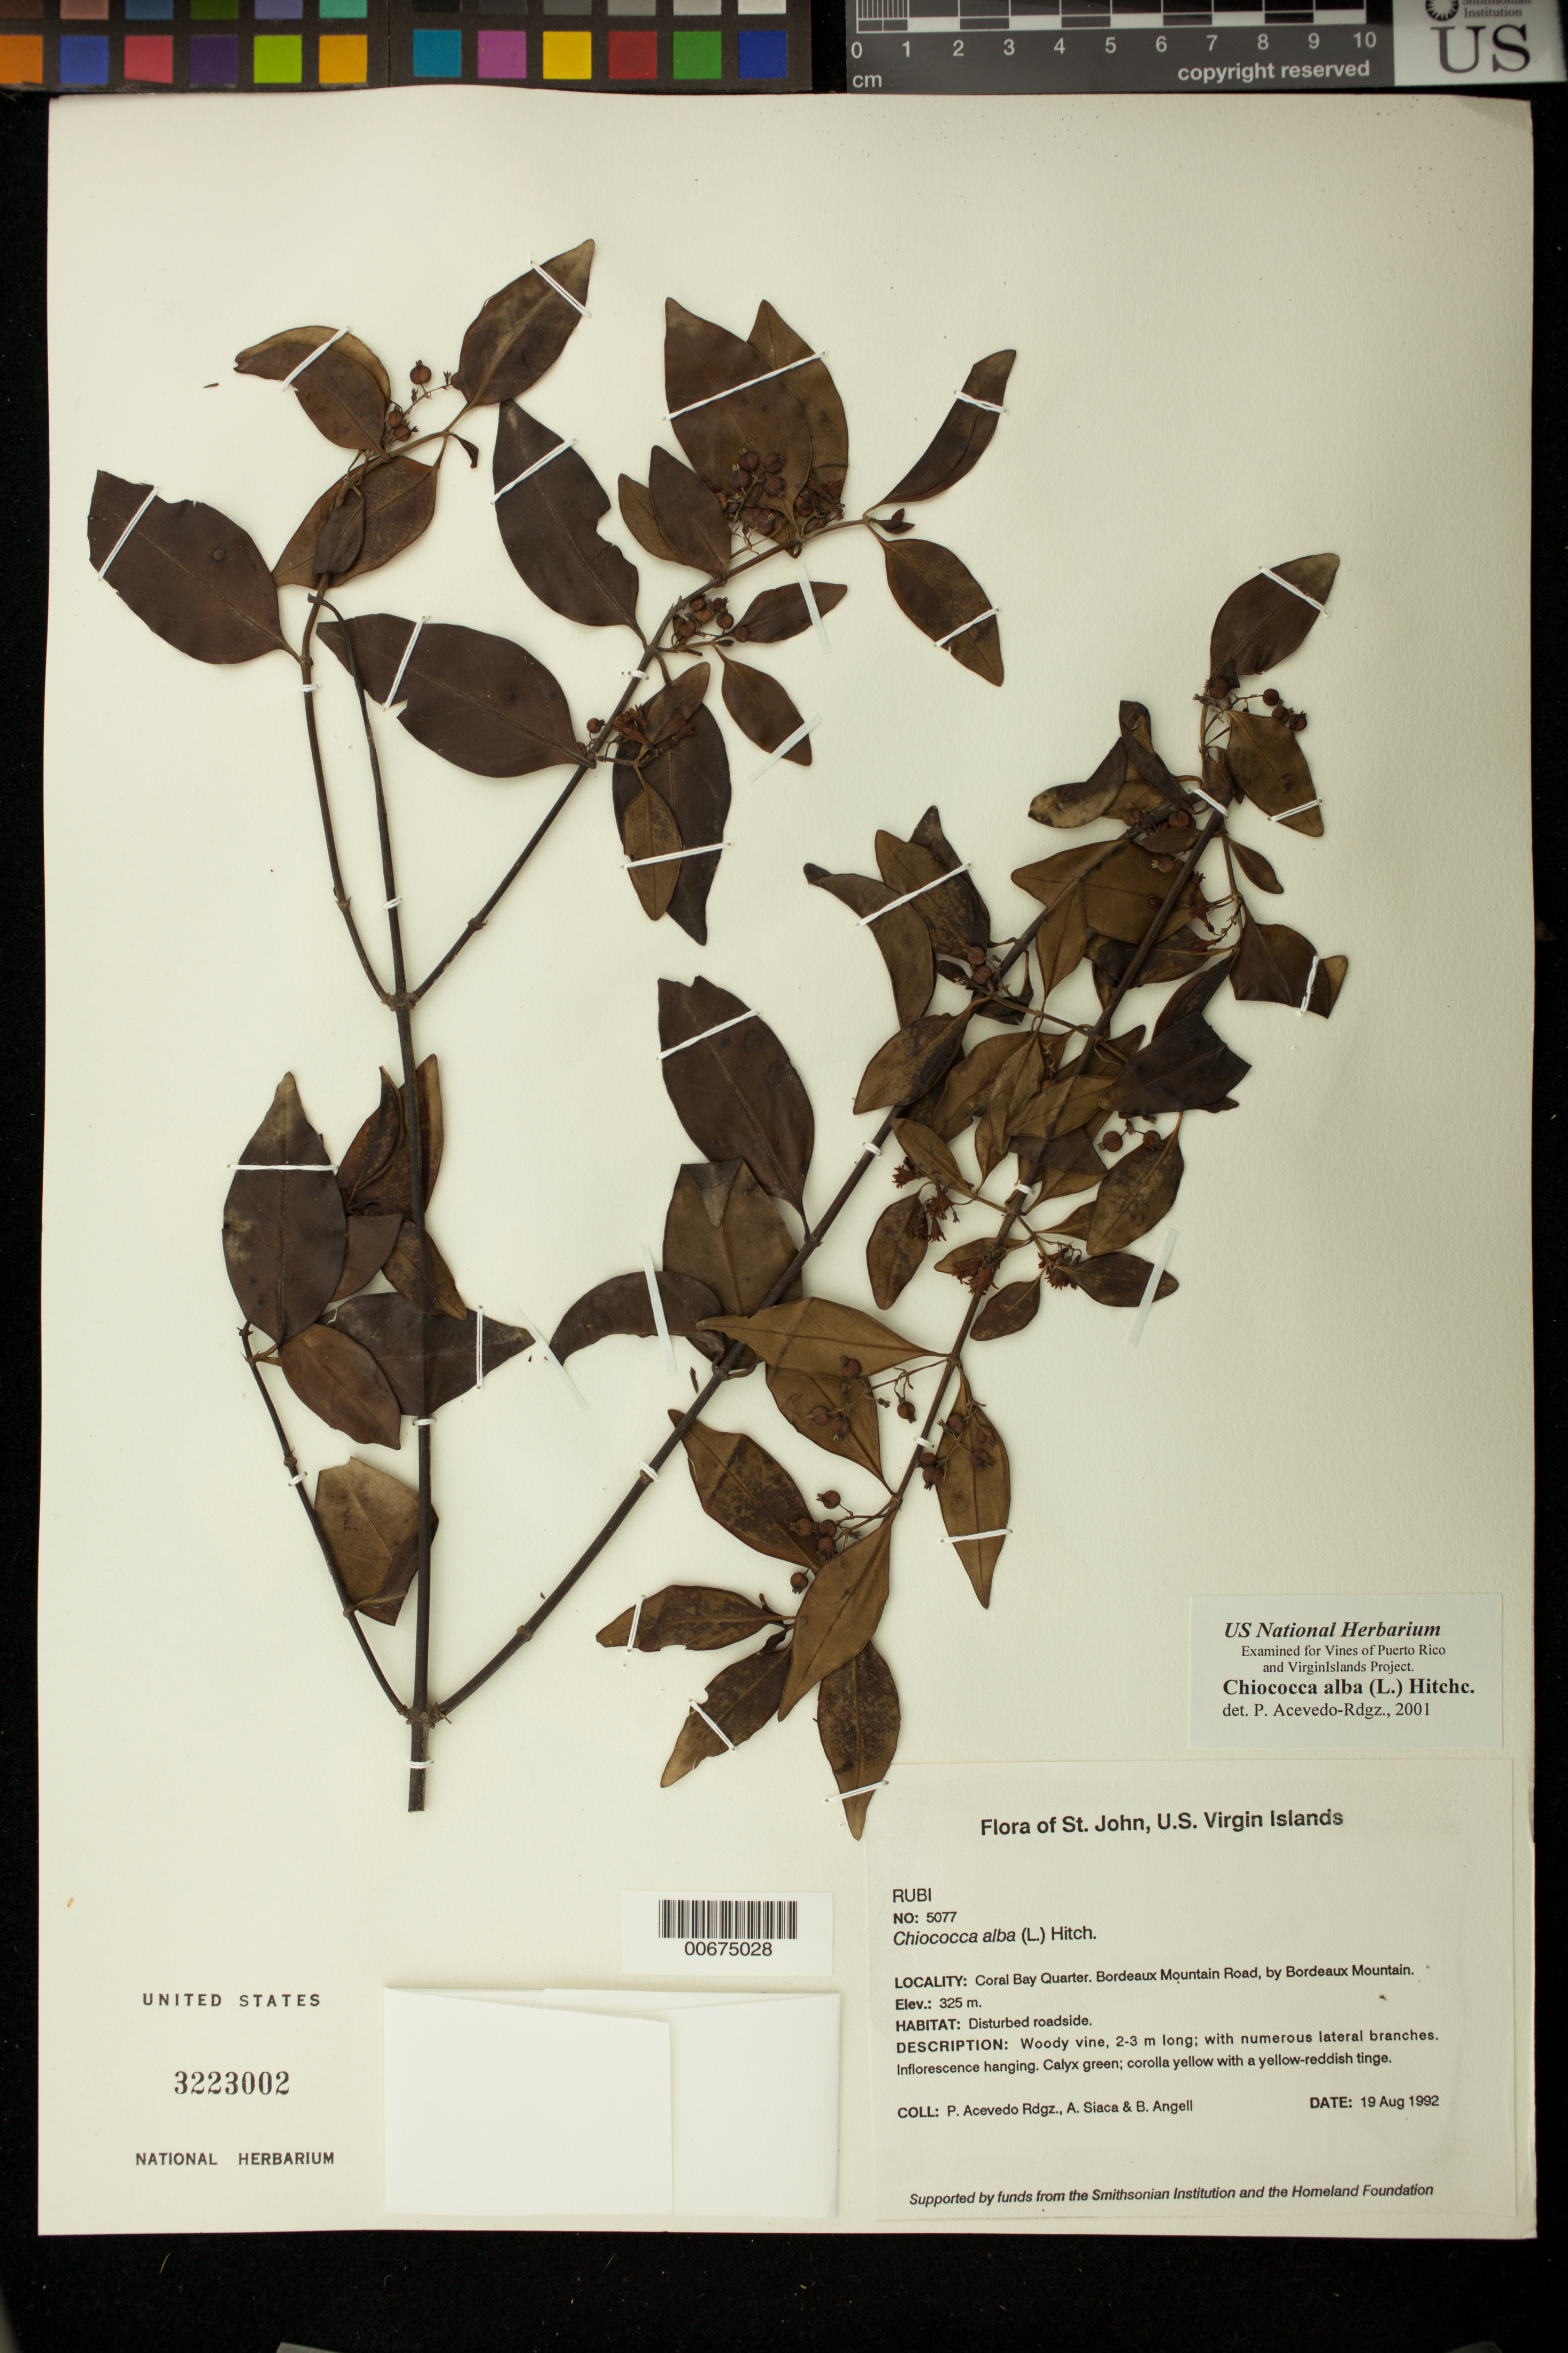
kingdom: Plantae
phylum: Tracheophyta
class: Magnoliopsida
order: Gentianales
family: Rubiaceae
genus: Chiococca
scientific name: Chiococca alba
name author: (L.) Hitchc.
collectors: P. Acevedo-Rodr., A. Siaca & Bobbi Angell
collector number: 5077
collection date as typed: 19 Aug 1992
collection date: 1992-08-19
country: U.S. Virgin Islands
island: St. John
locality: Coral Bay Quarter; along dirt road to Bordeaux Mountain., by Bordeaux Mountain.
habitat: Disturbed roadside.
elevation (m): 325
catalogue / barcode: US 3223002